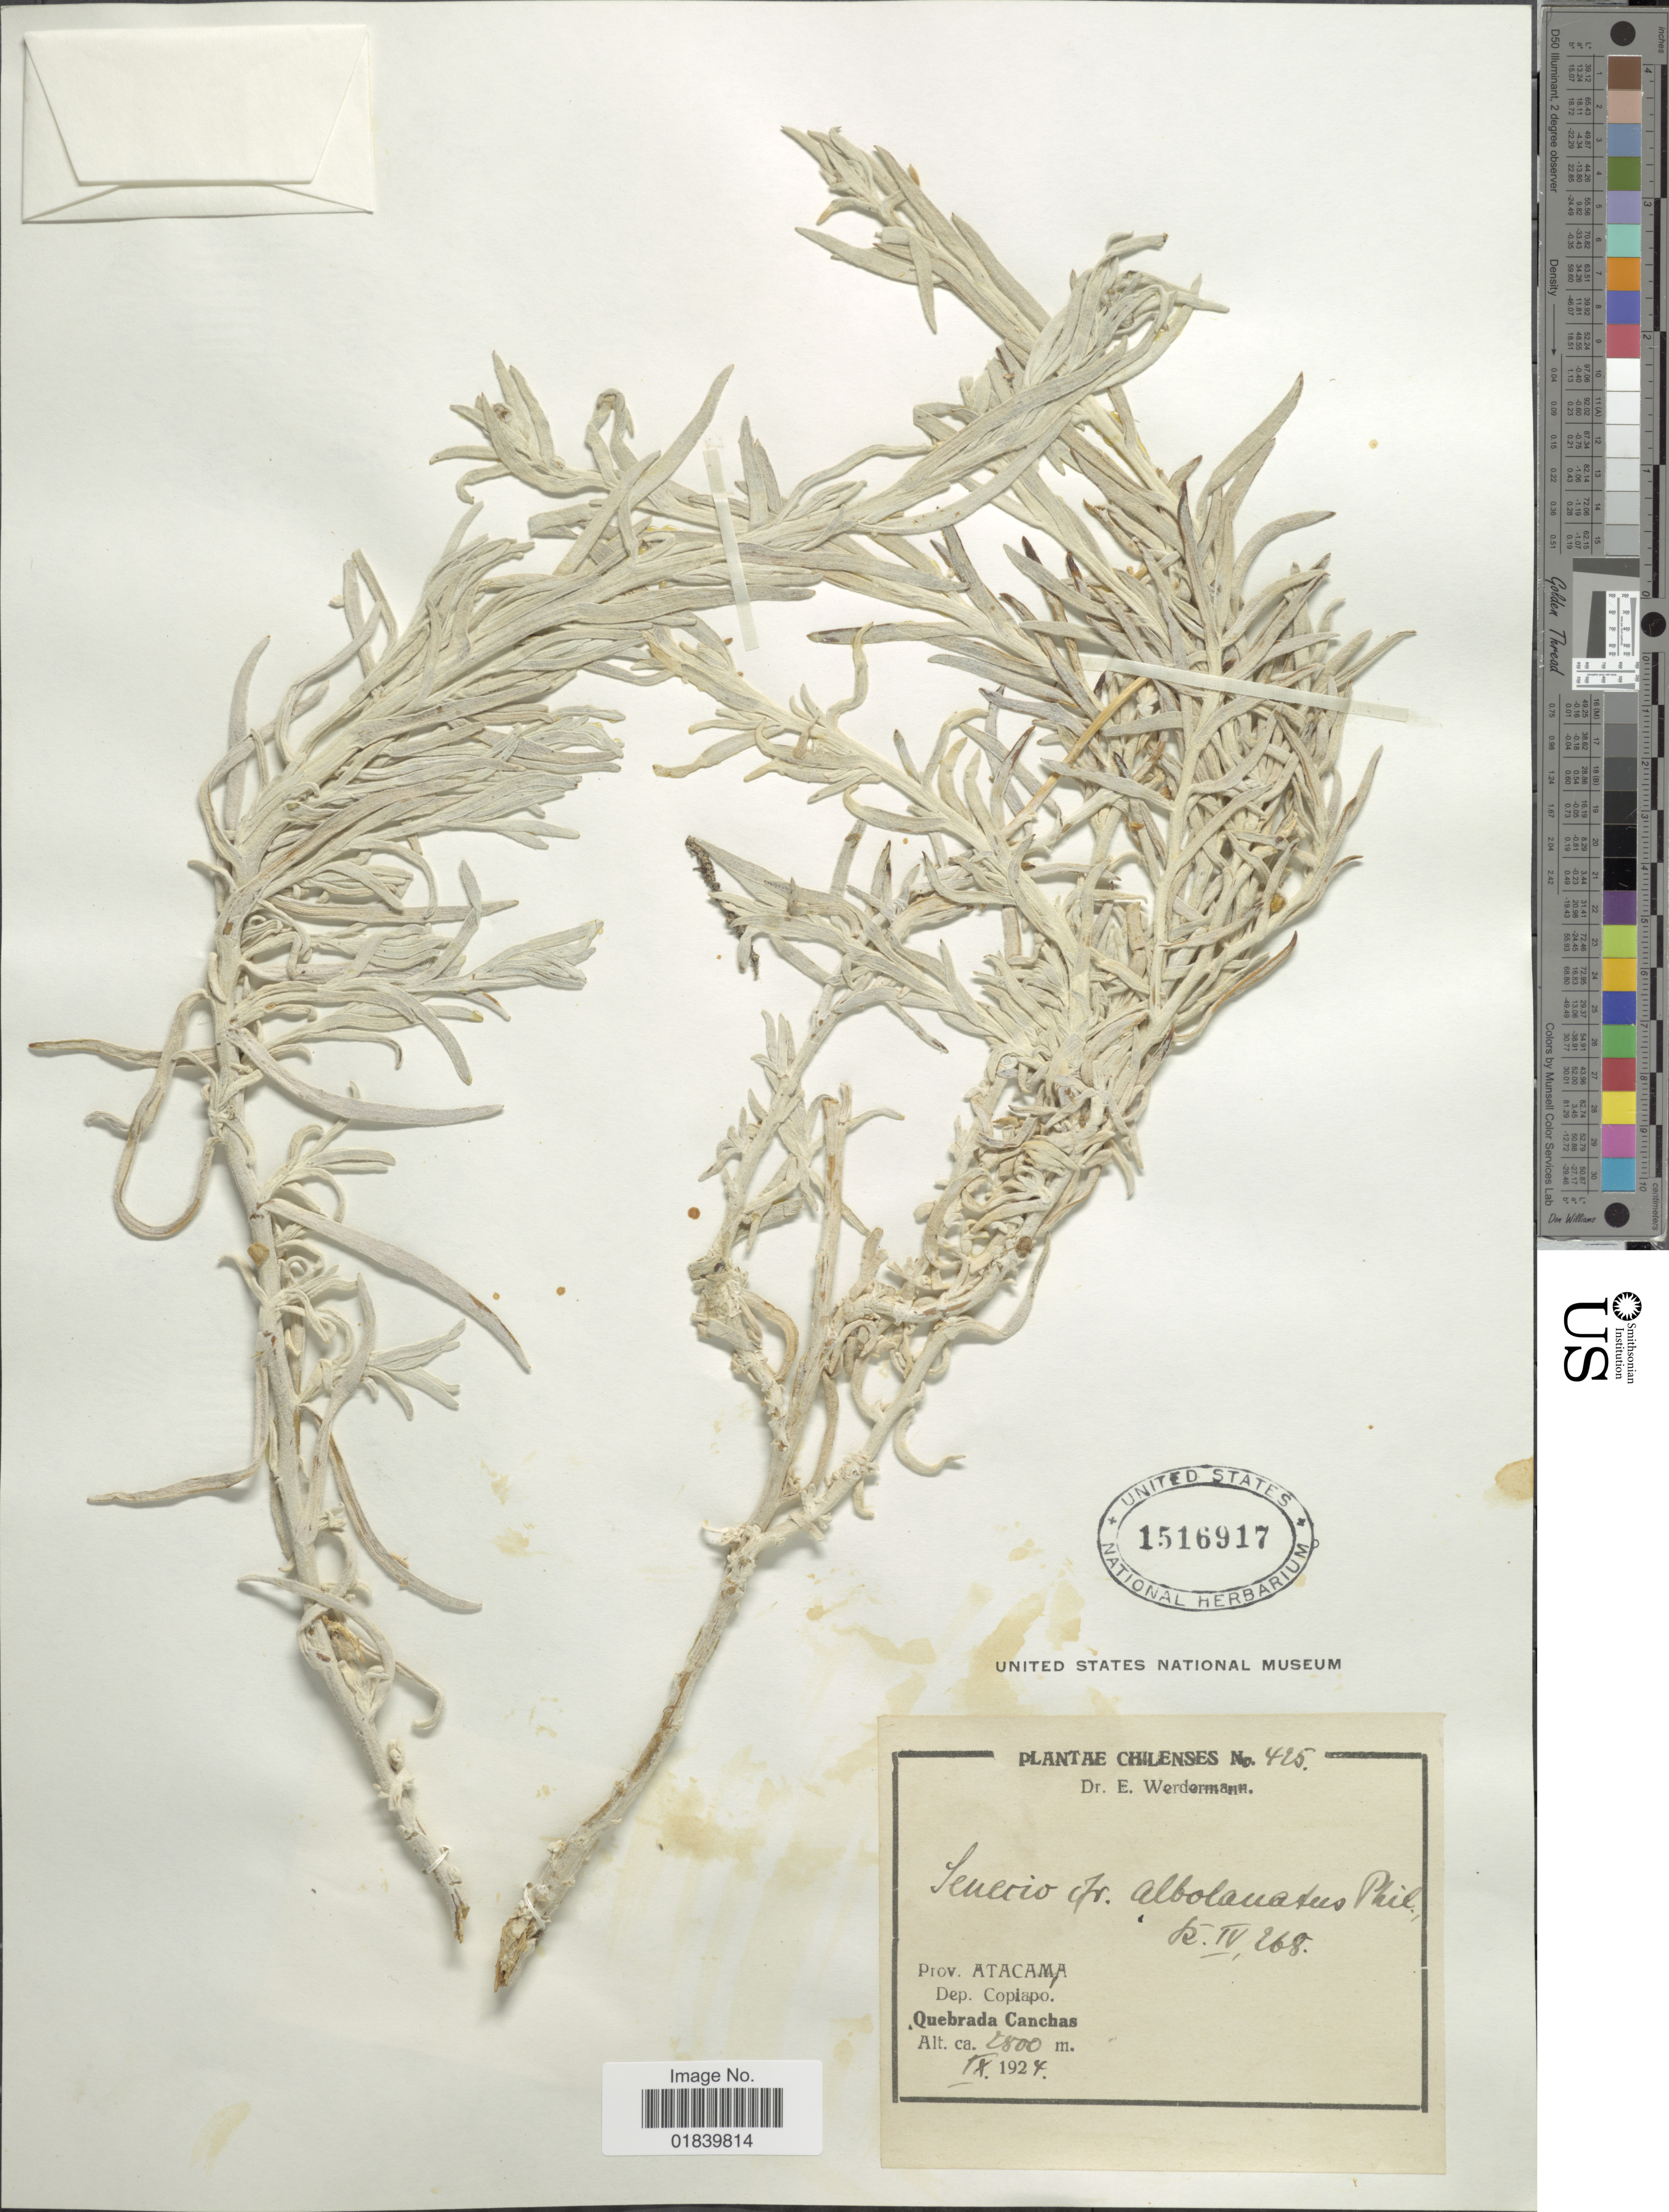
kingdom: Plantae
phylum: Tracheophyta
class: Magnoliopsida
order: Asterales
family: Asteraceae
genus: Senecio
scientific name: Senecio albolanatus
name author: Phil.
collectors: E. Werdermann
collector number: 425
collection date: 1924-09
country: Chile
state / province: Atacama (III)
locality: Prov. Atacama, Dep. Copiapo. Quebrada Canchas.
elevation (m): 2800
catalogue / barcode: US 1516917